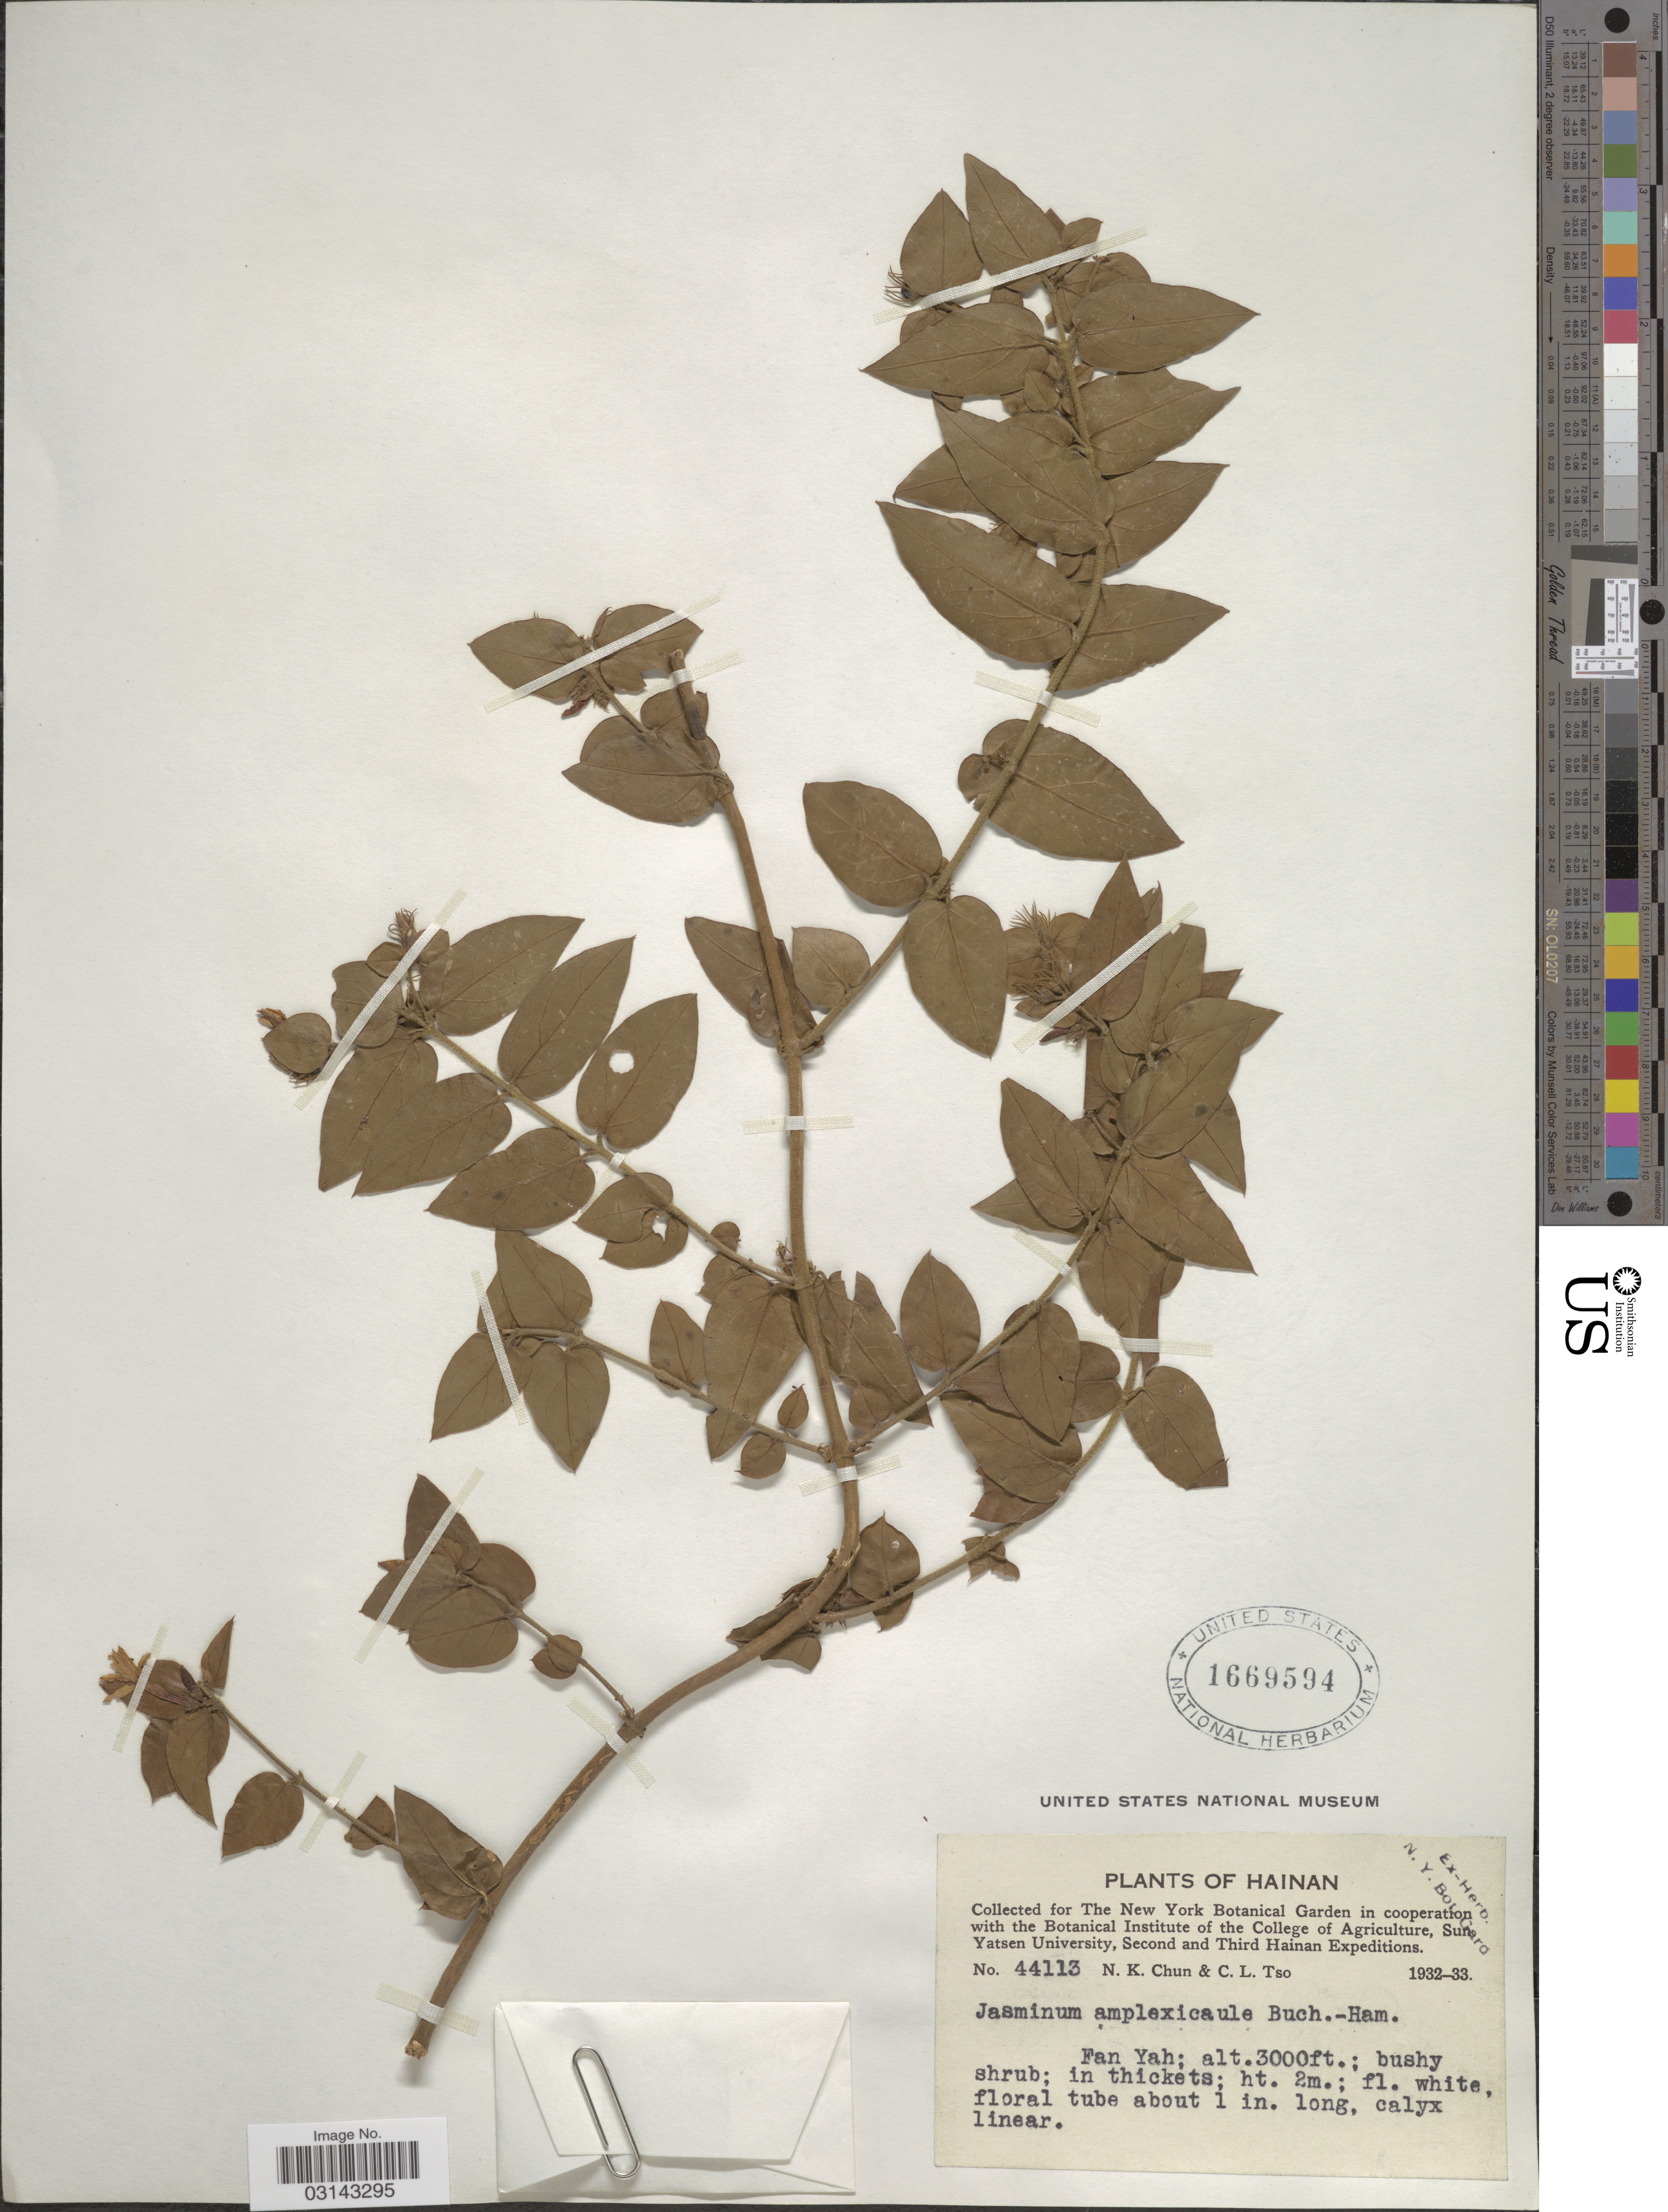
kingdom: Plantae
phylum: Tracheophyta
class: Magnoliopsida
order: Lamiales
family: Oleaceae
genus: Jasminum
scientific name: Jasminum elongatum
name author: (P.J. Bergius) Willd.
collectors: N. K. Chun & C. Tso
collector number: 44113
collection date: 1932/1933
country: China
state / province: Hainan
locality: Fan Yah.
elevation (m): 914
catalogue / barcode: US 1669594